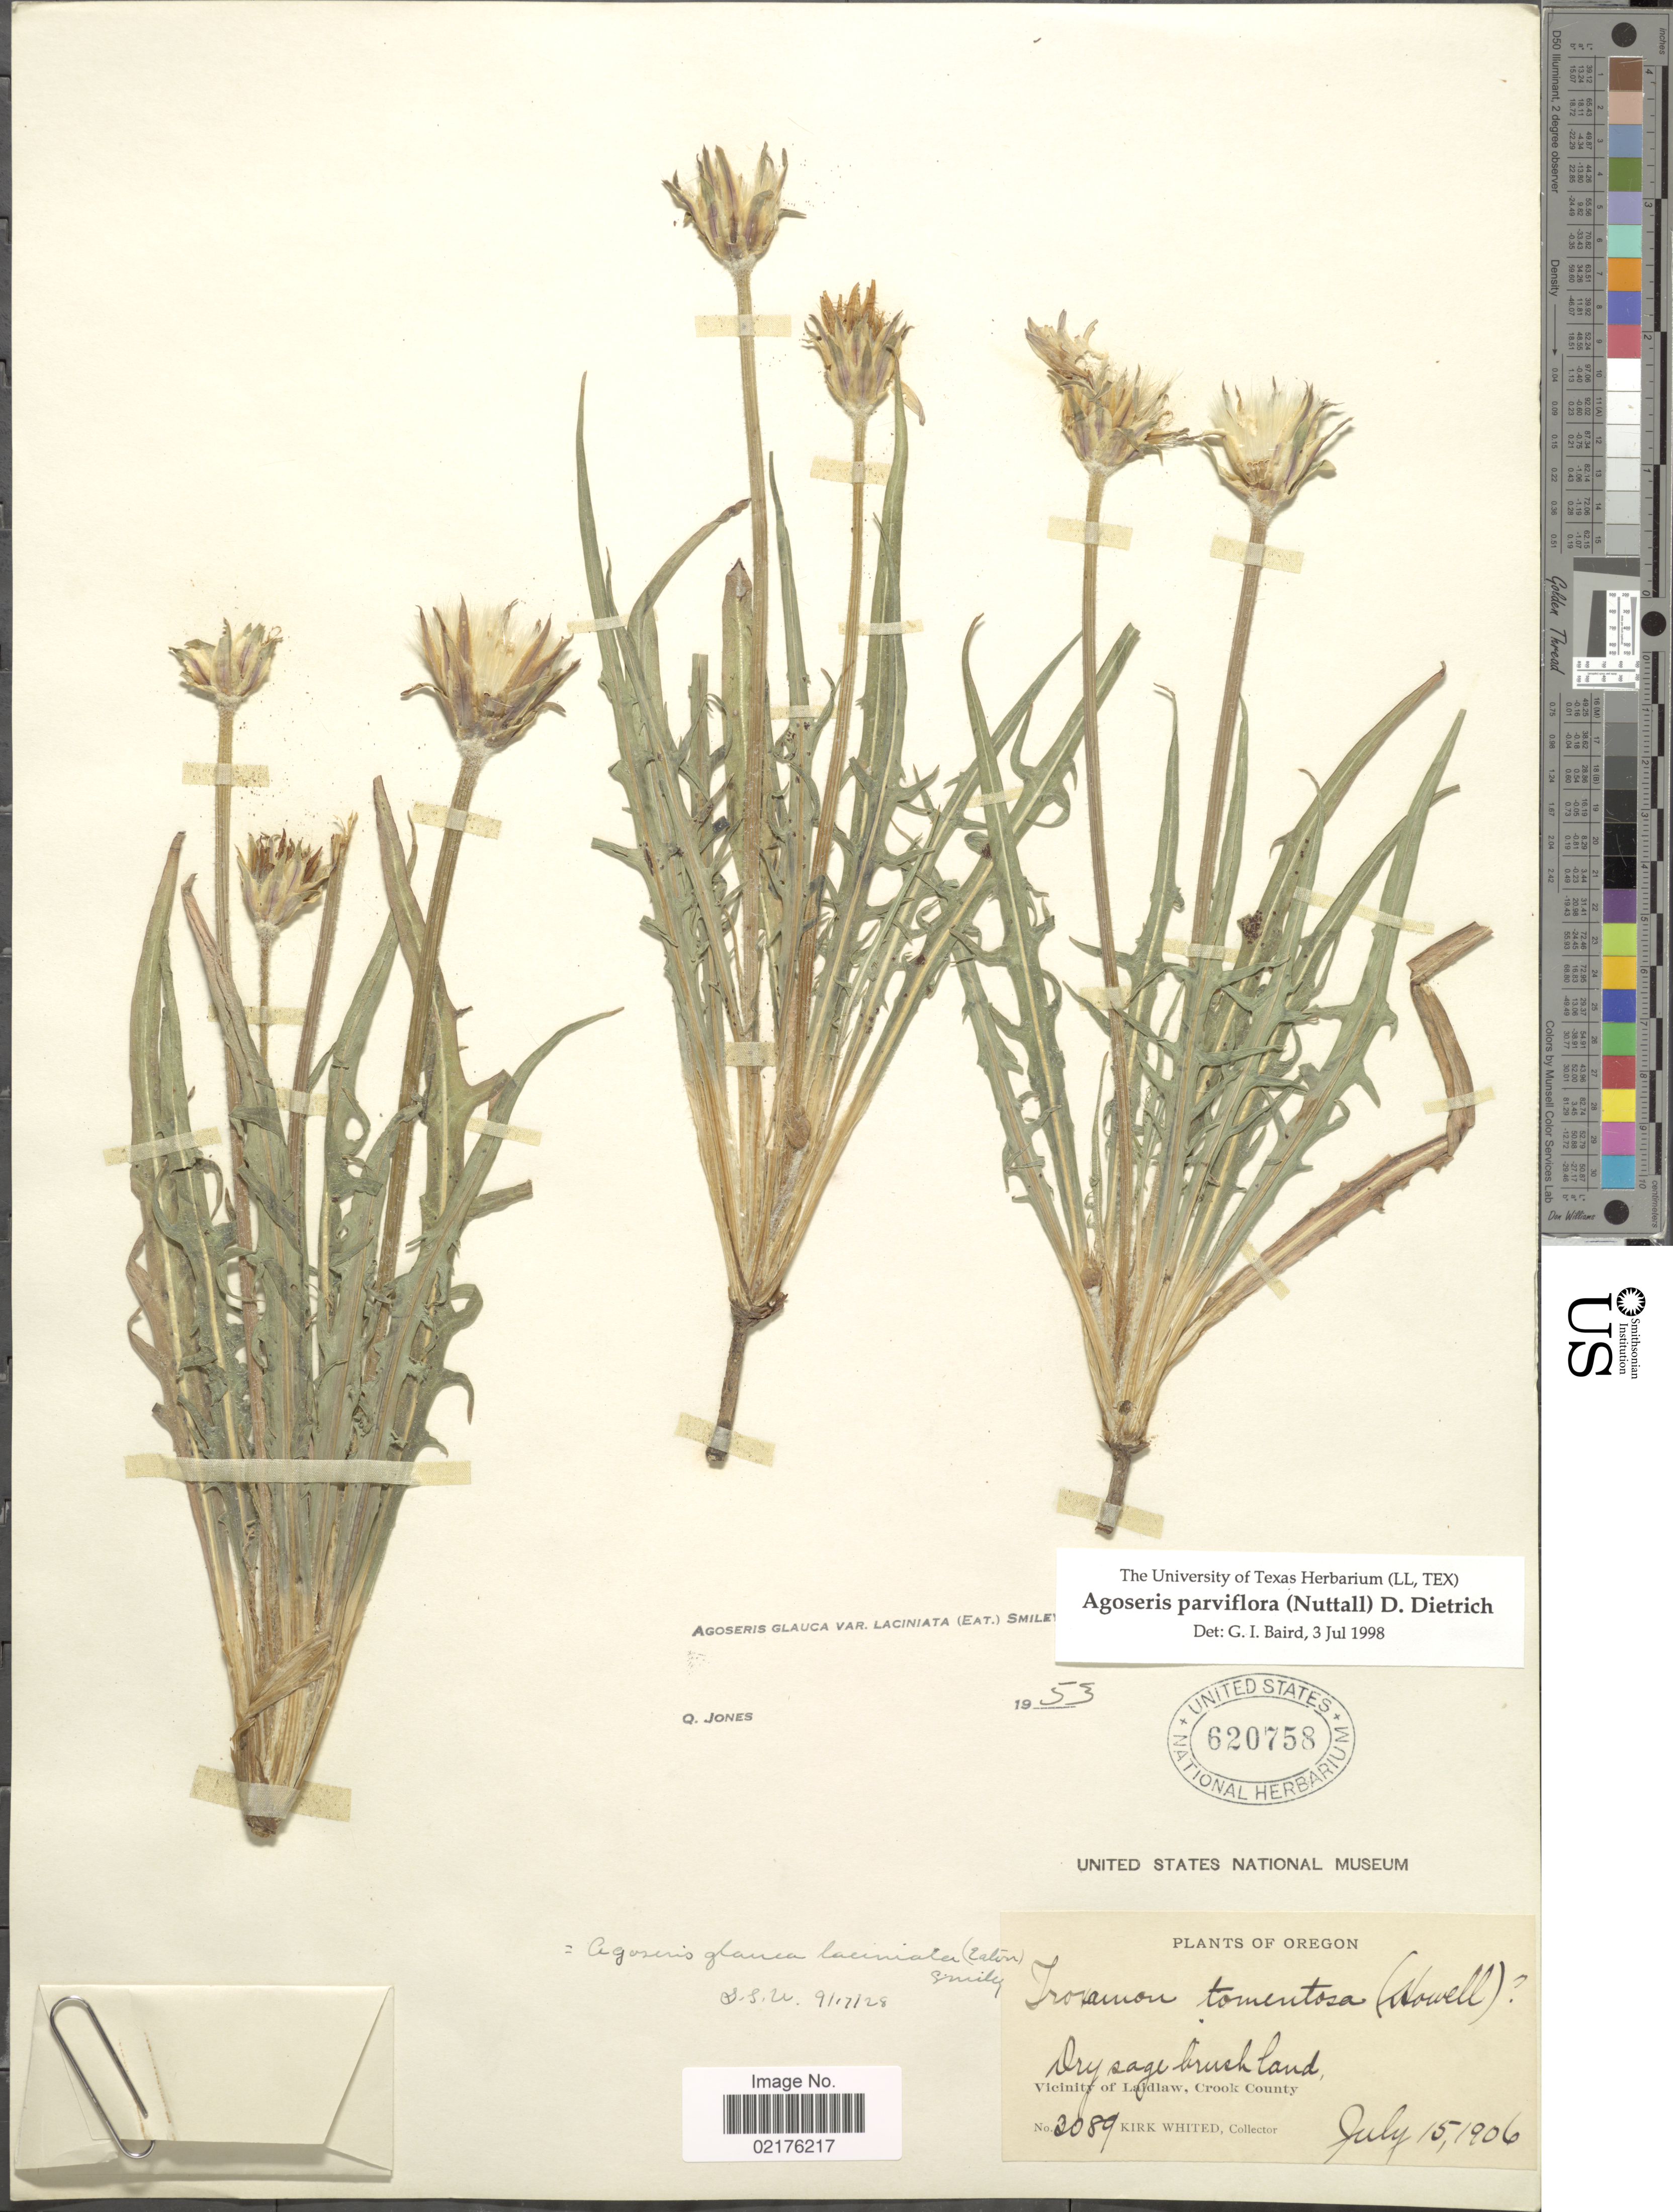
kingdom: Plantae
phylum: Tracheophyta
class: Magnoliopsida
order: Asterales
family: Asteraceae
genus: Agoseris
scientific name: Agoseris parviflora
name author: (Nutt.) D. Dietr.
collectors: K. Whited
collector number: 2089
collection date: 1906-07-15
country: United States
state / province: Oregon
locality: Dry sagebrush land, Vicinity of Laidlaw, Crook County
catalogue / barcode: US 620758